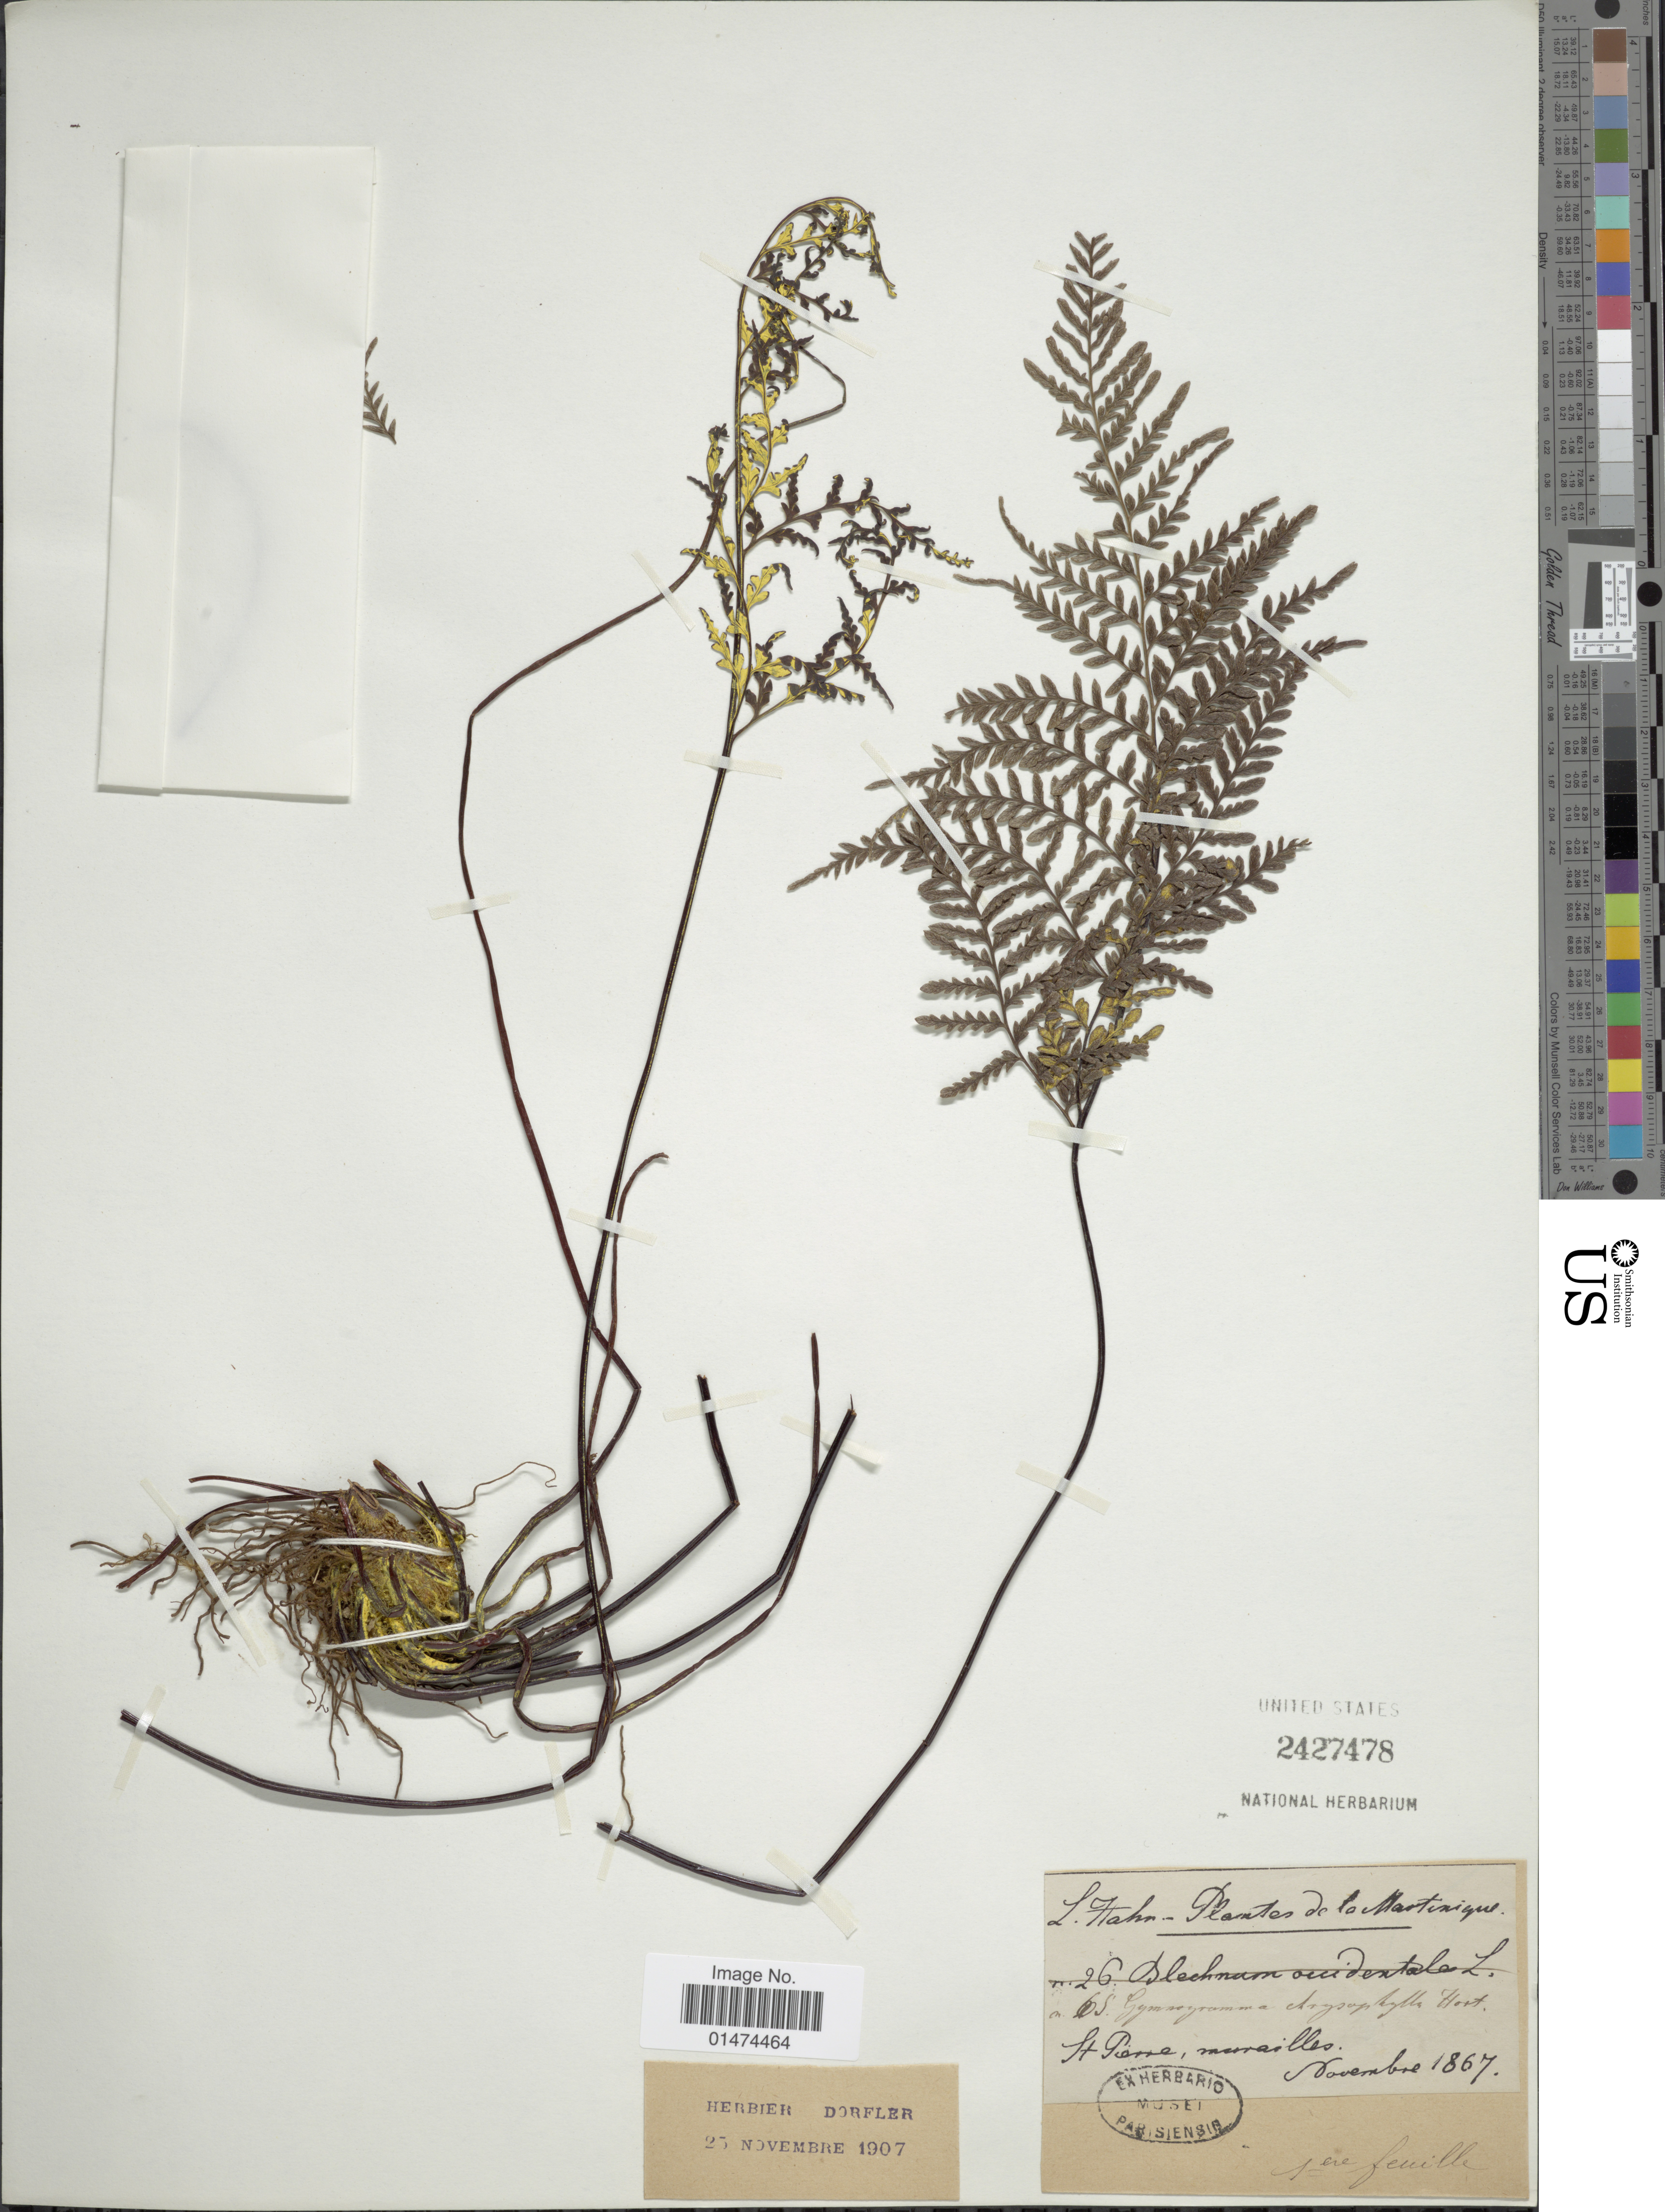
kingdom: Plantae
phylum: Tracheophyta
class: Polypodiopsida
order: Polypodiales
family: Pteridaceae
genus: Pityrogramma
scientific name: Pityrogramma chrysophylla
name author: (Sw.) Link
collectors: L. Hahn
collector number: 26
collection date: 1867-11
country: Martinique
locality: Martinique.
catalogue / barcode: US 2427478